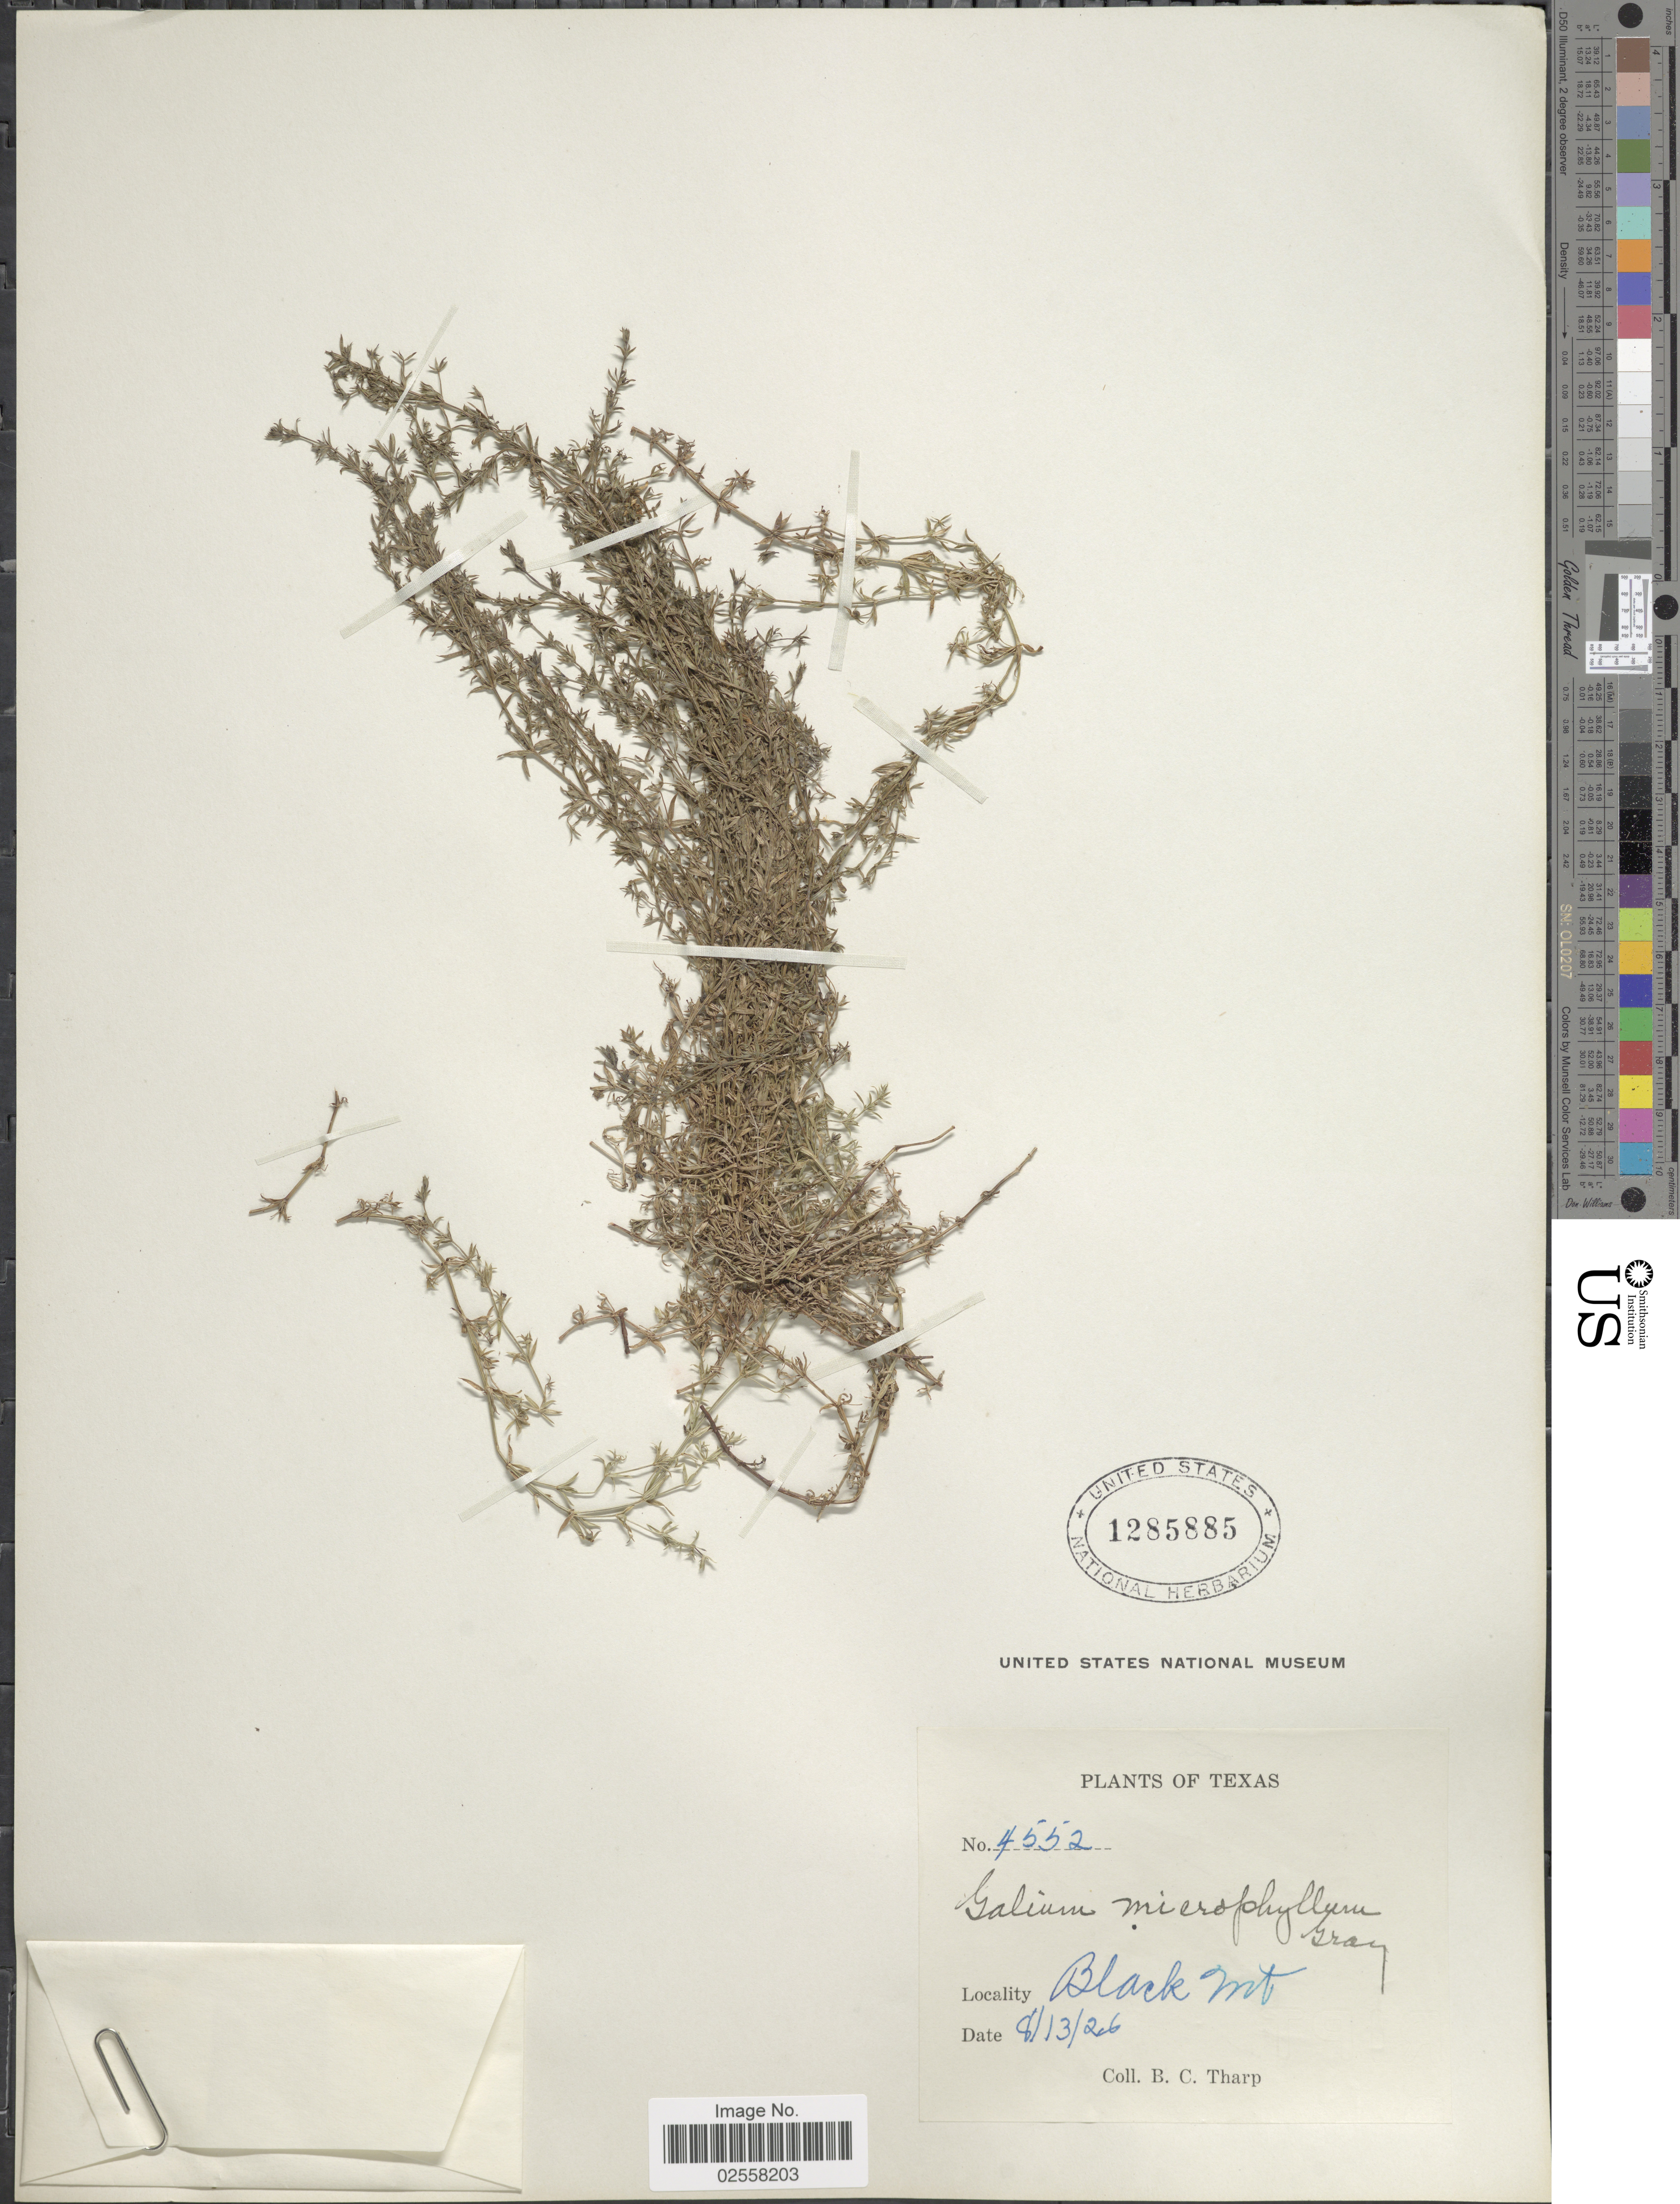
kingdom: Plantae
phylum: Tracheophyta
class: Magnoliopsida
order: Gentianales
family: Rubiaceae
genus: Galium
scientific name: Galium microphyllum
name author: A. Gray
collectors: B. C. Tharp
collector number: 4552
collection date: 1926-08-13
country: United States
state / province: Texas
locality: Black Mt.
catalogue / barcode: US 1285885